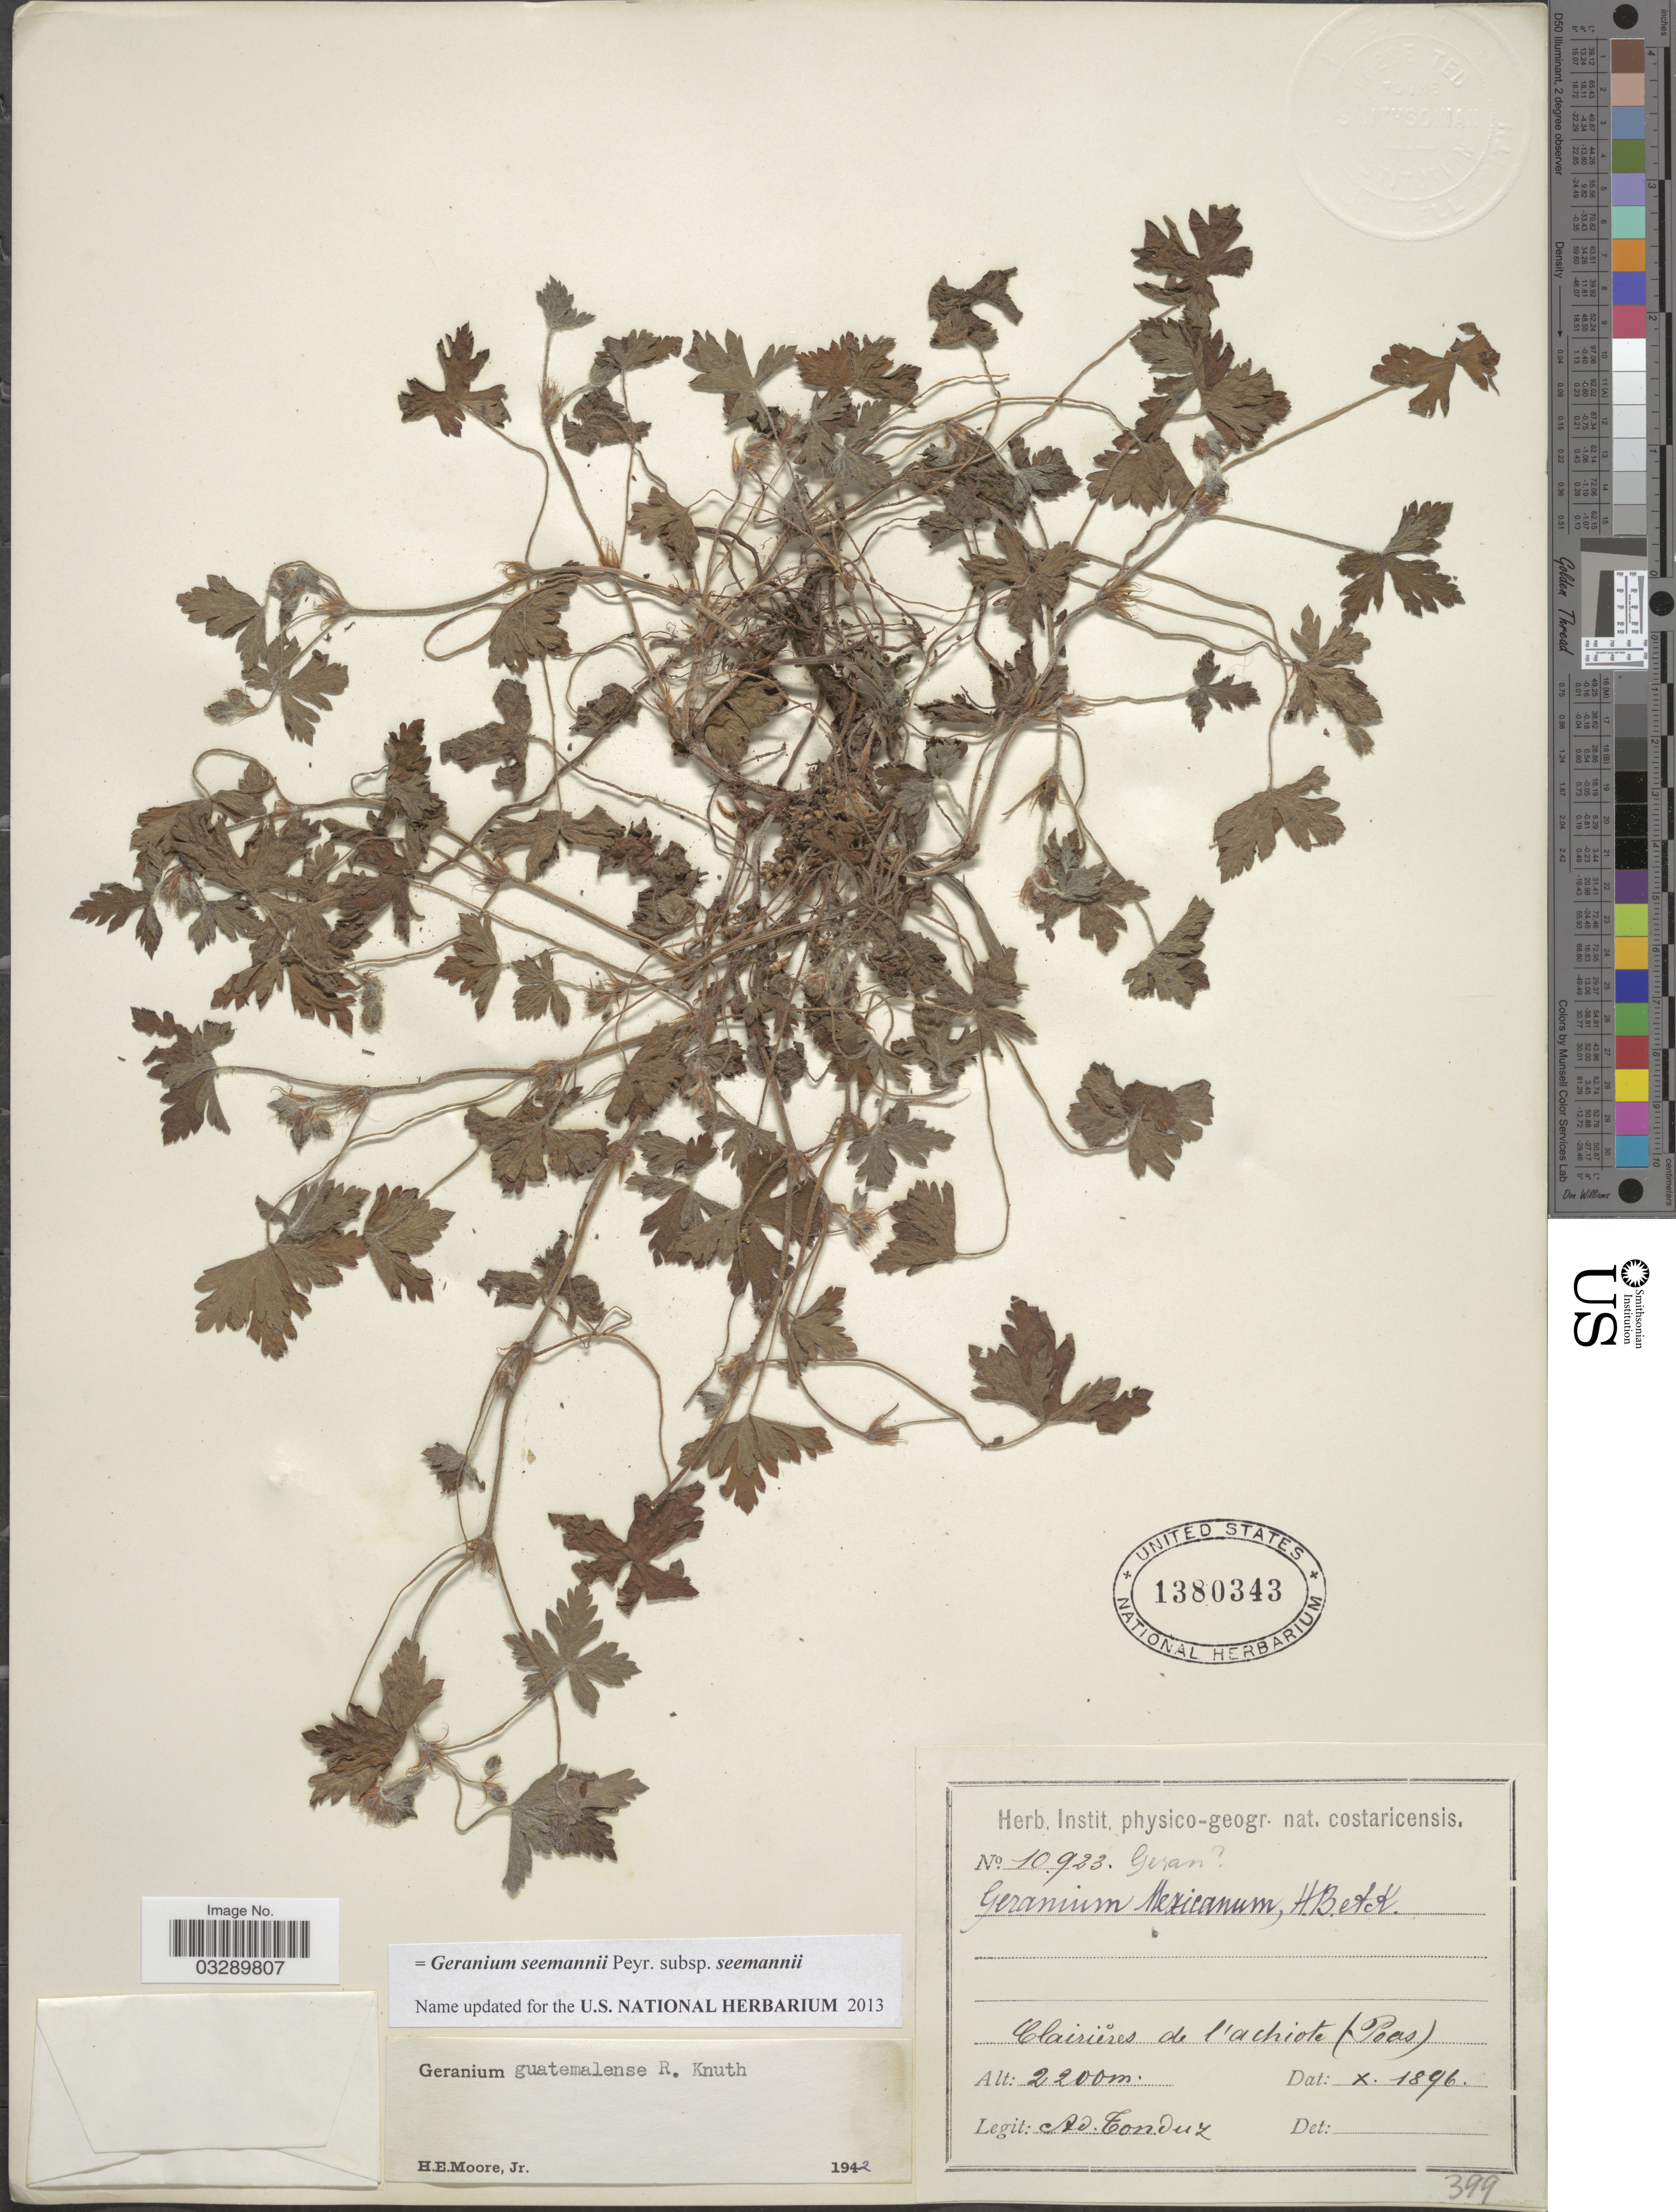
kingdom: Plantae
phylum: Tracheophyta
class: Magnoliopsida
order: Geraniales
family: Geraniaceae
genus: Geranium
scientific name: Geranium seemannii subsp. seemannii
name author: Peyr.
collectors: A. Tonduz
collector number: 10923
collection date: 1896-10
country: Costa Rica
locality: Clairieres de l'Achiote (Poas).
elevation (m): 2200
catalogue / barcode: US 1380343